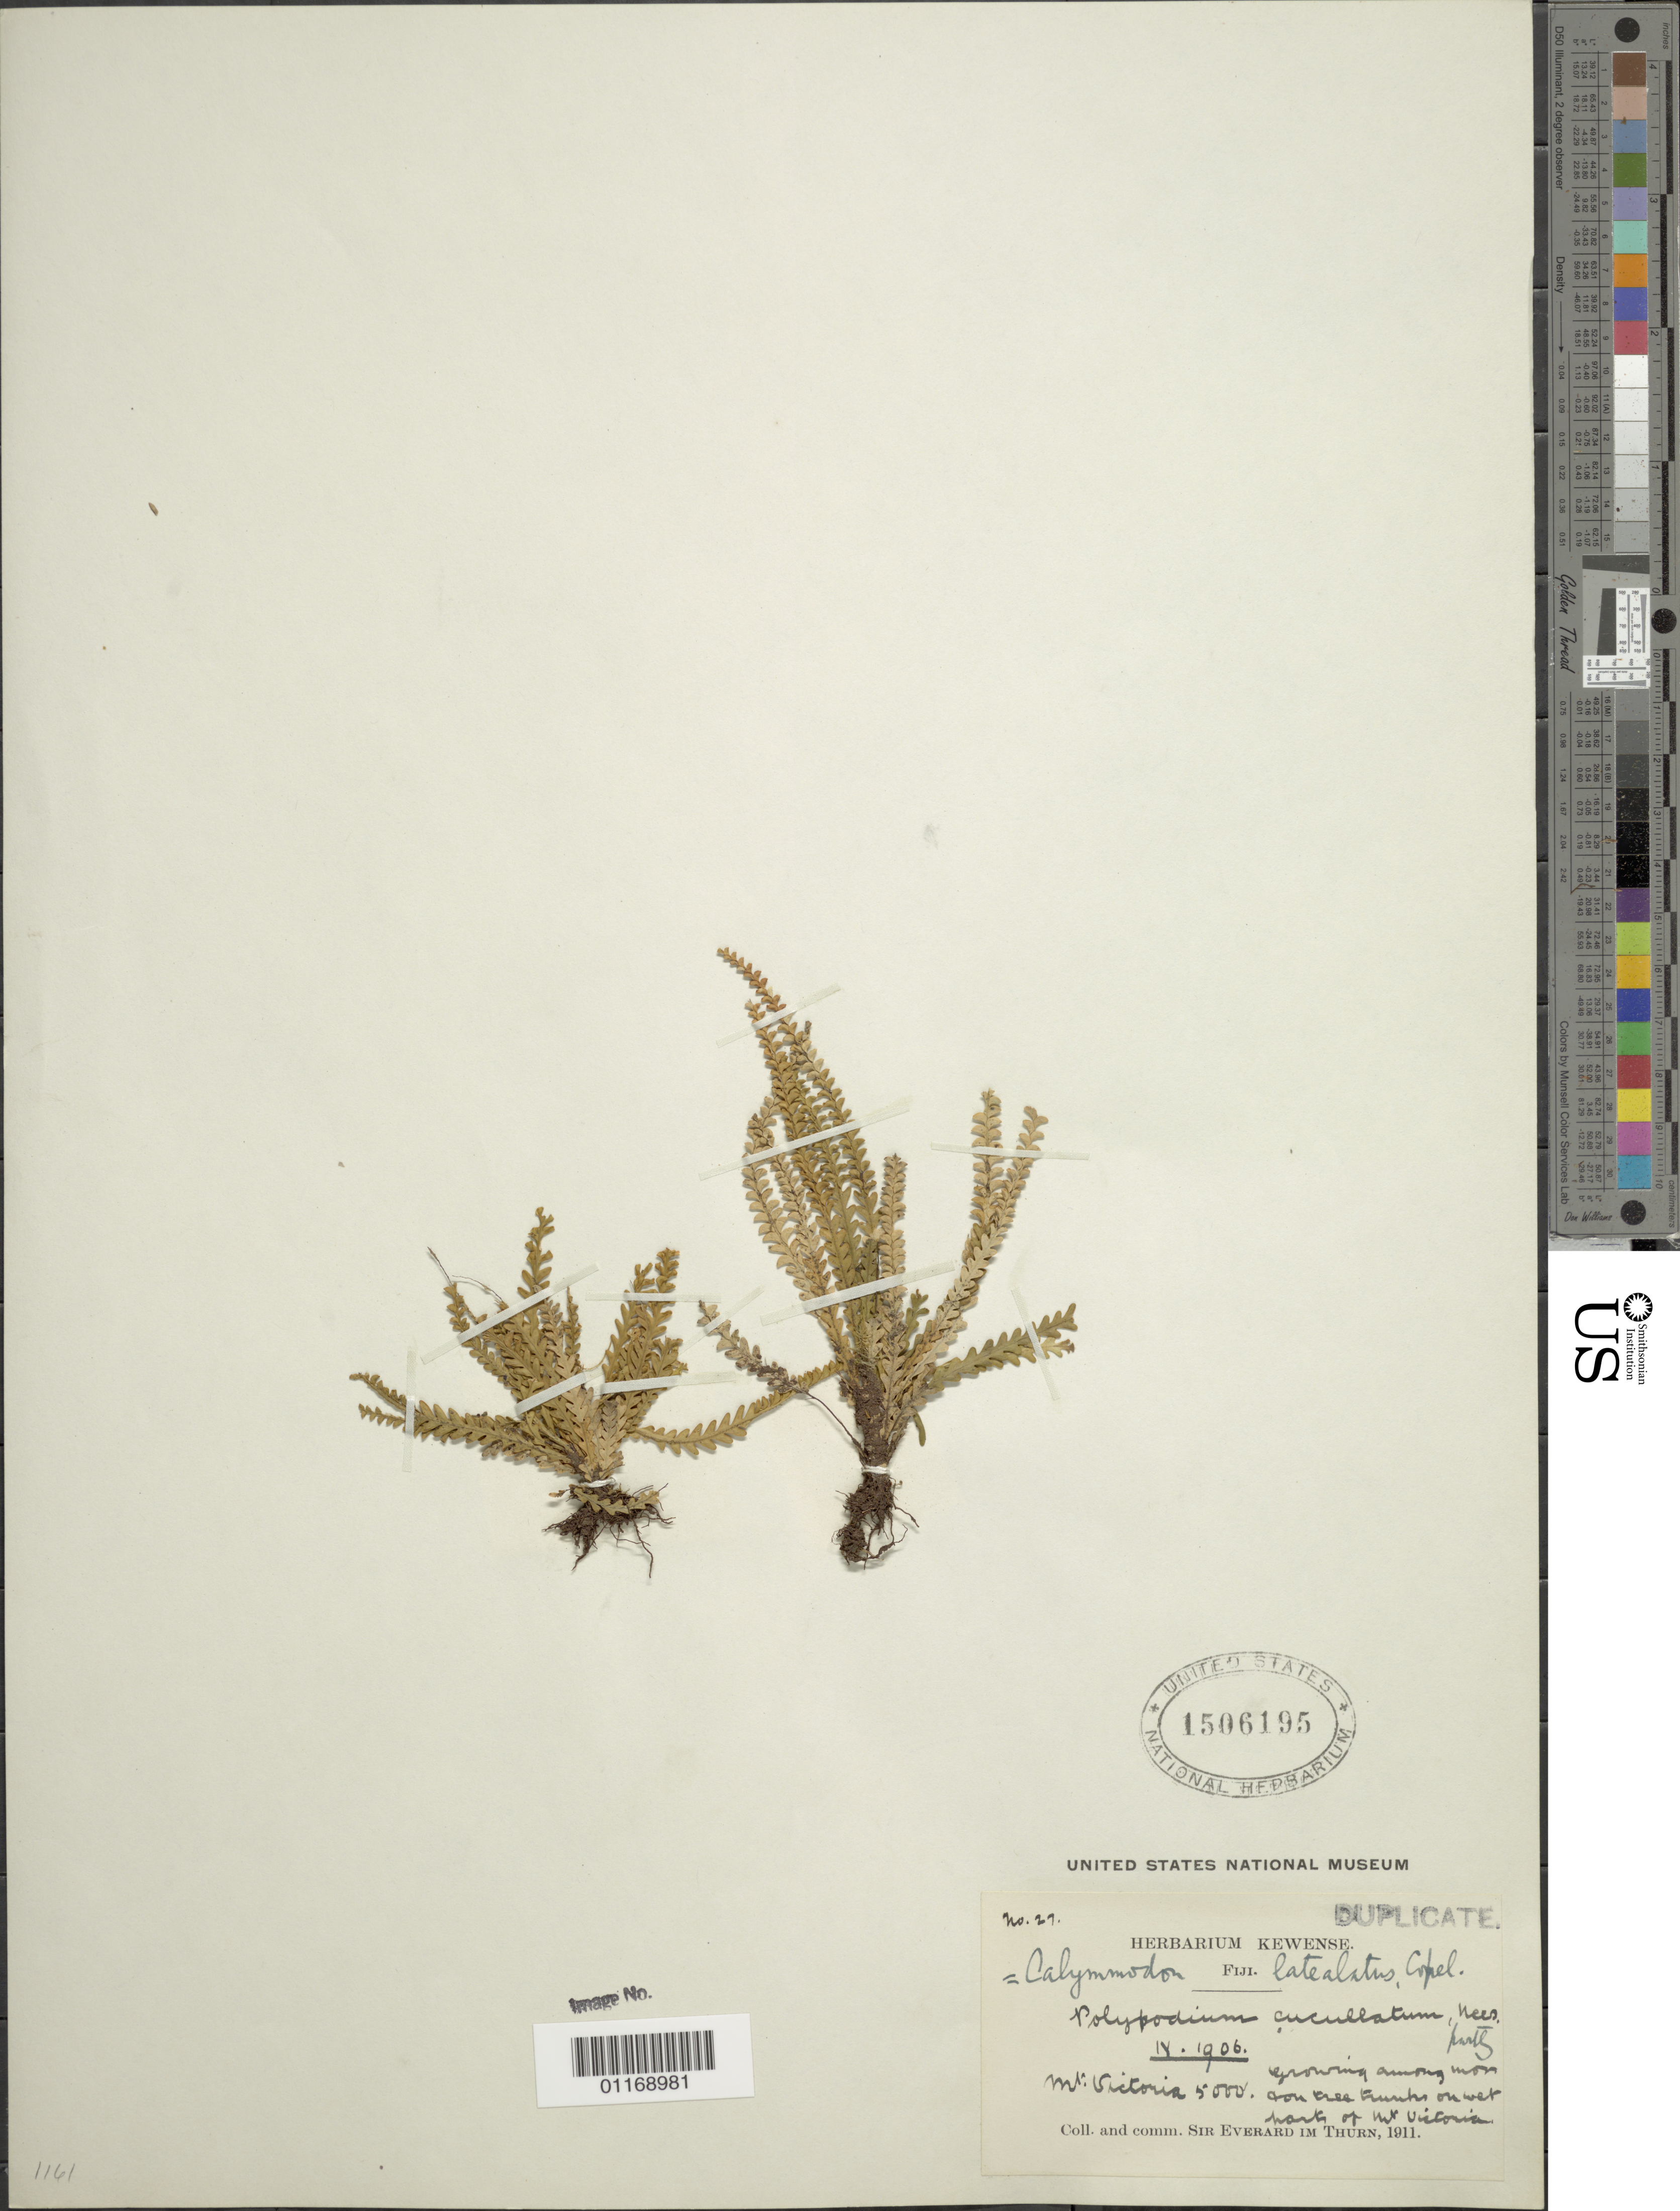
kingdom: Plantae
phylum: Tracheophyta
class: Polypodiopsida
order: Polypodiales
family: Polypodiaceae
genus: Calymmodon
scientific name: Calymmodon cucullatus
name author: (Nees & Blume) C. Presl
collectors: E. F. im Thurn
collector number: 27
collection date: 1906-04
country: Fiji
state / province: Northern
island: Viti Levu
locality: West bank of Mt. Victoria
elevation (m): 1524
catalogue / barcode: US 1506195